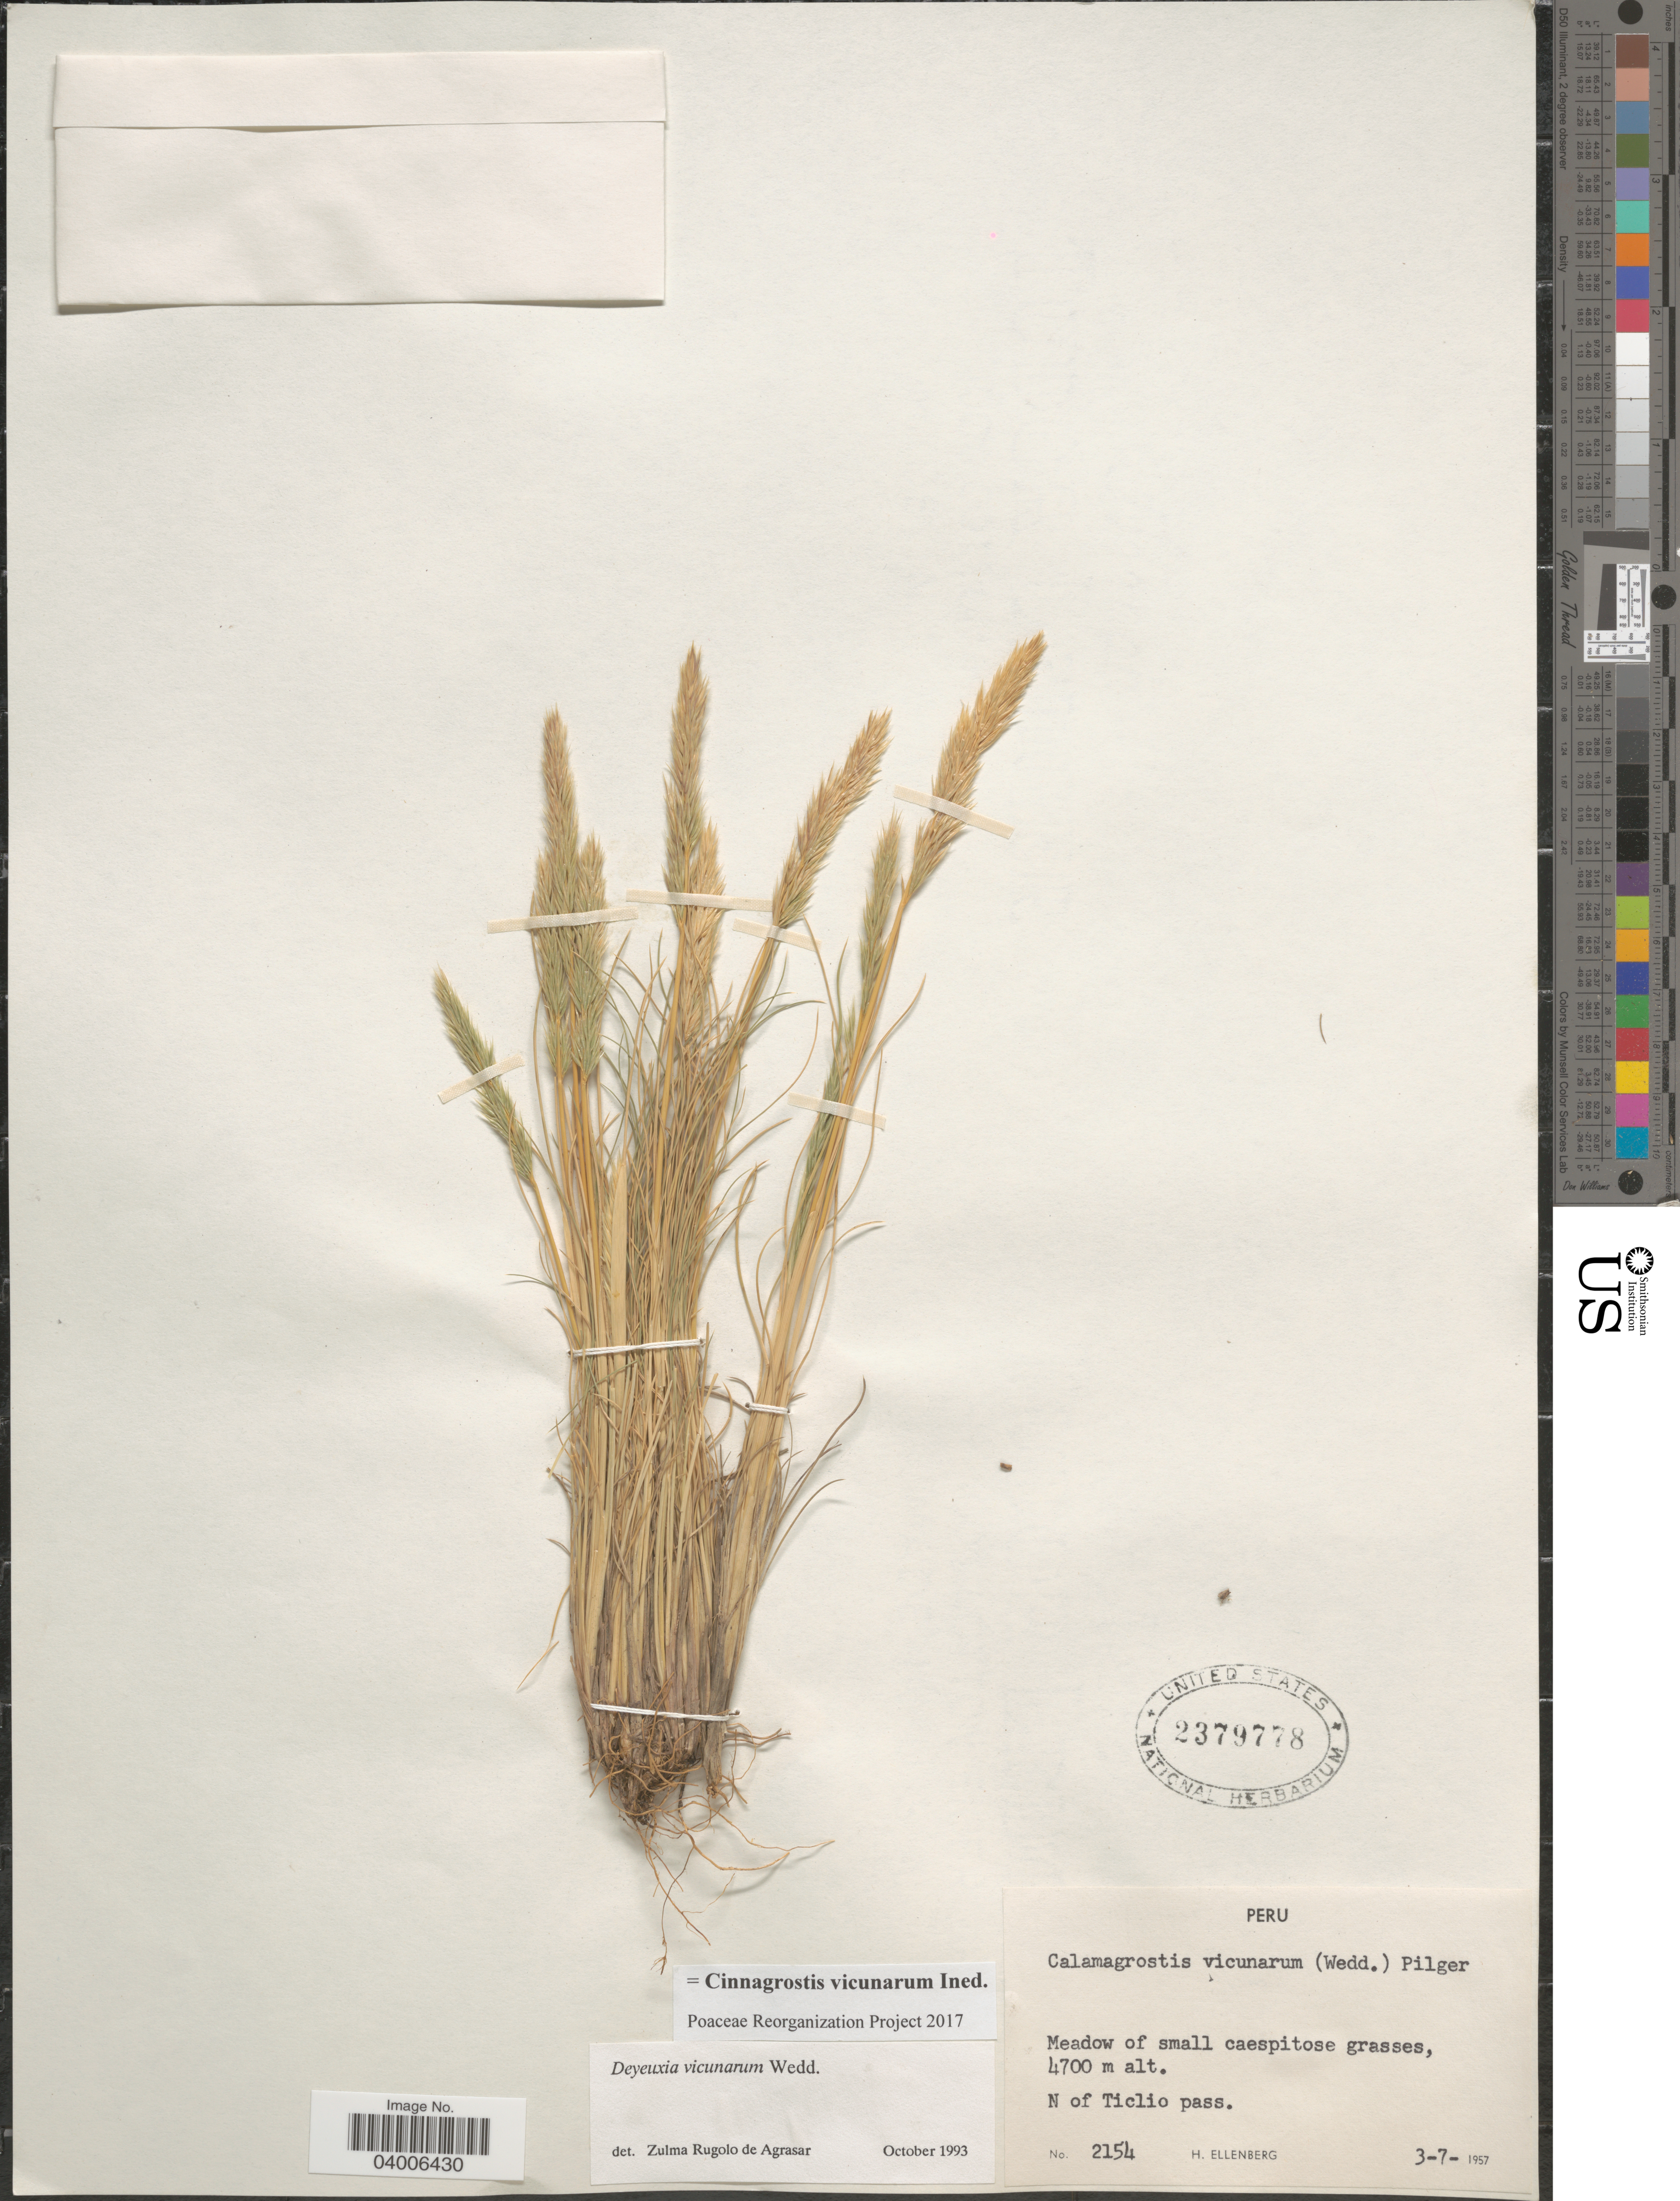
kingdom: Plantae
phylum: Tracheophyta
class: Liliopsida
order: Poales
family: Poaceae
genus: Cinnagrostis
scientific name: Cinnagrostis vicunarum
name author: (Wedd.) P.M. Peterson et al.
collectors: H. Ellenberg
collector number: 2154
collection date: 1957-07-03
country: Peru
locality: Meadow of small caespitose grasses, N of Ticlio pass.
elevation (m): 4700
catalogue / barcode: US 2379778